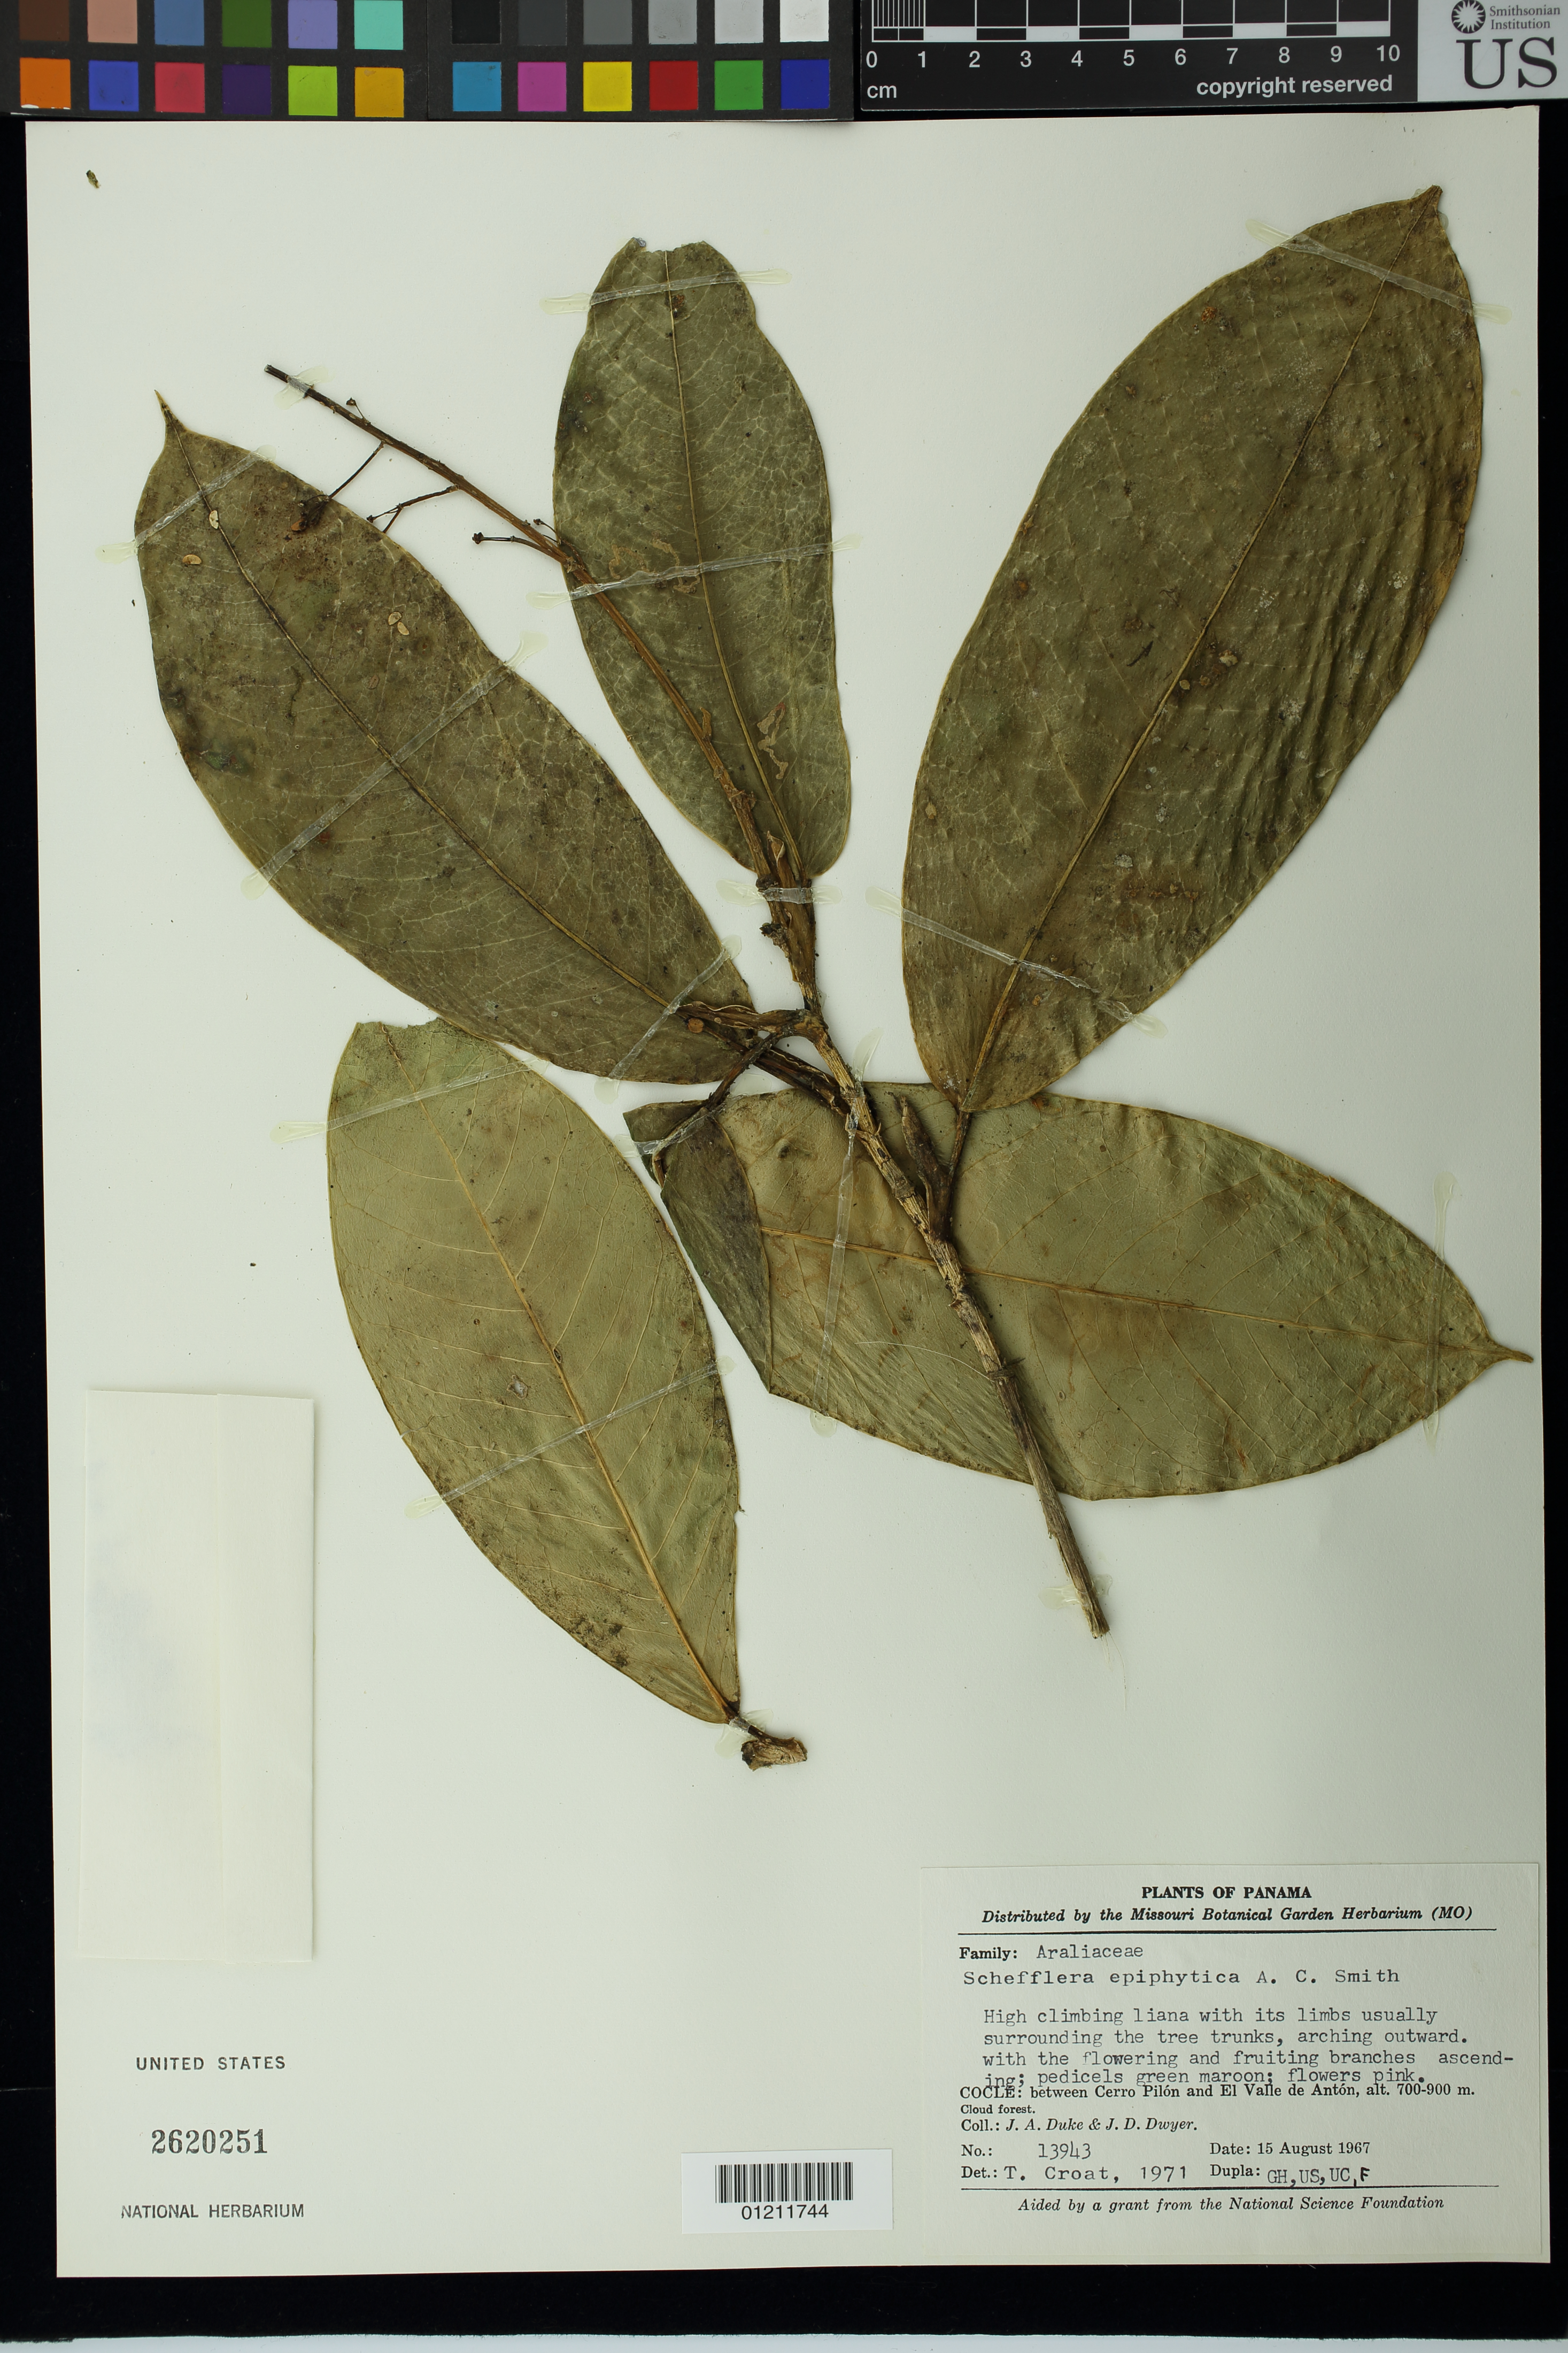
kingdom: Plantae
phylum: Tracheophyta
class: Magnoliopsida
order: Apiales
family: Araliaceae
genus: Schefflera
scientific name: Schefflera epiphytica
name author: A.C. Sm. in Woodson & Schery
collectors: J. A. Duke & J. D. Dwyer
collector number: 13943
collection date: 1967-08-15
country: Panama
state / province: Coclé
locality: between Cerro Pilón and El Valle de Antón. Cloud forest.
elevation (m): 700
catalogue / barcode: US 2620251